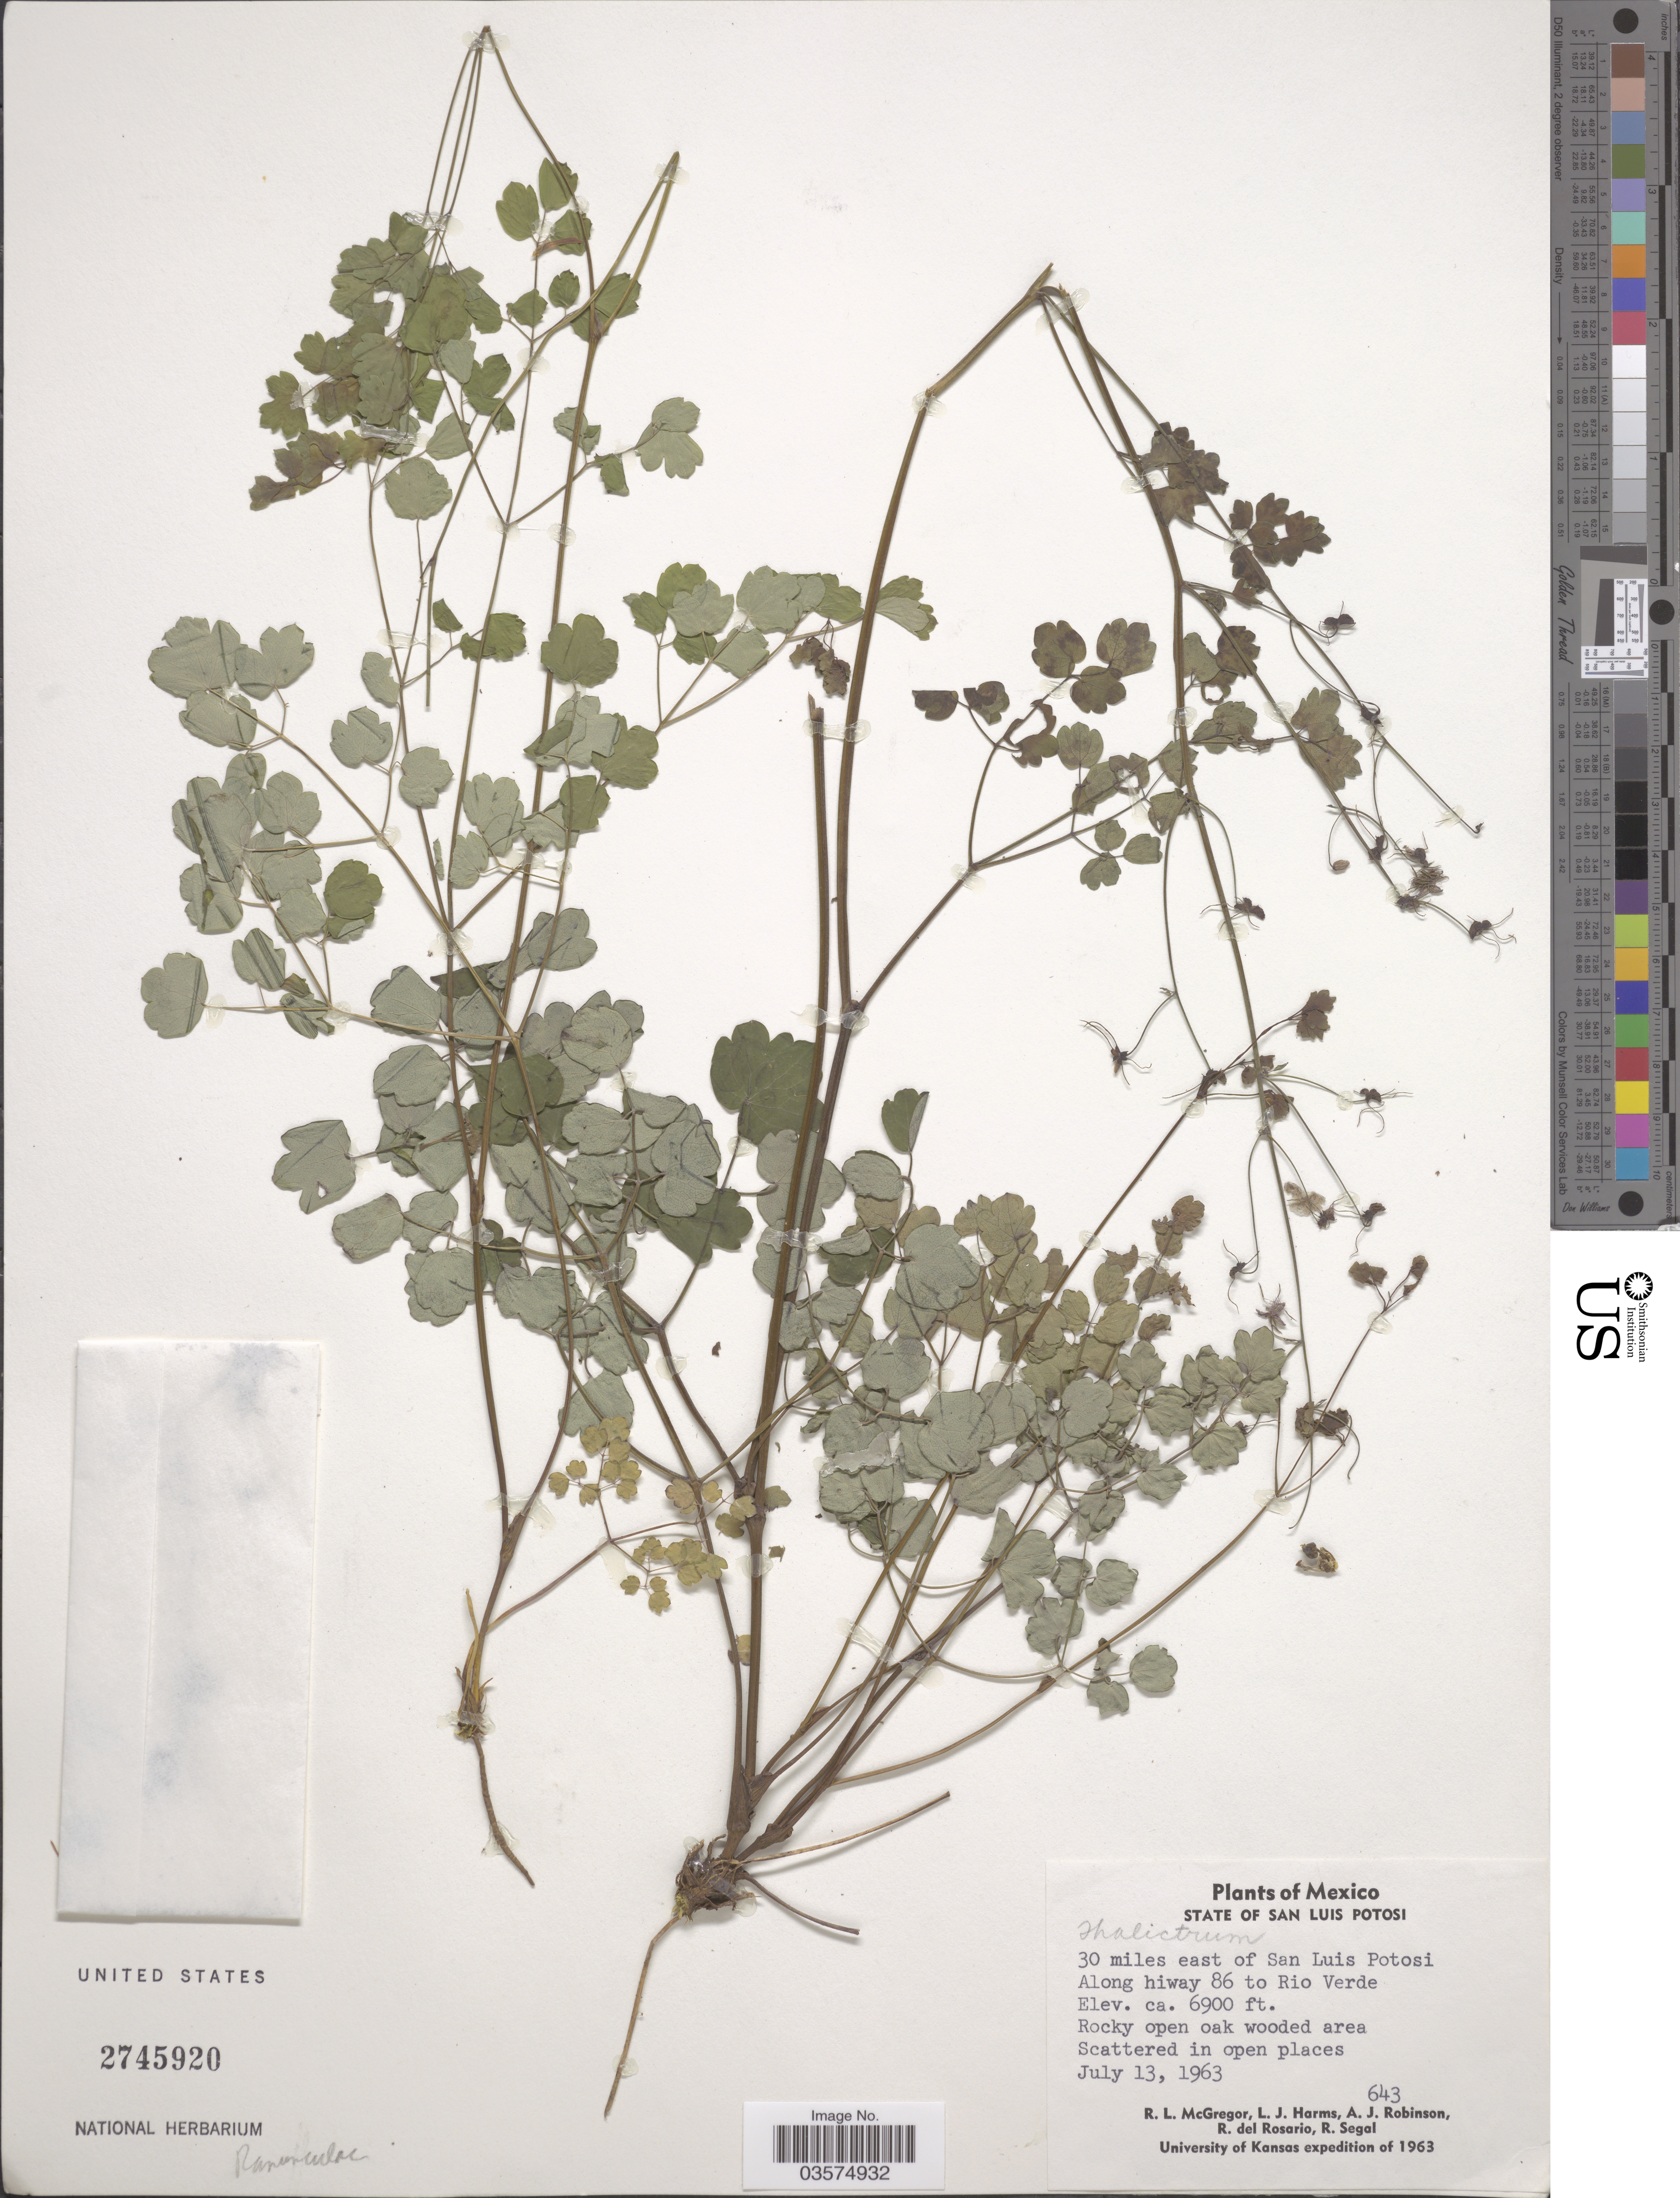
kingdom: Plantae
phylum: Tracheophyta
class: Magnoliopsida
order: Ranunculales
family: Ranunculaceae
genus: Thalictrum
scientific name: Thalictrum sp.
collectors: R. McGregor, L. Harms, A. J. Robinson, R. del Rosario & R. Segal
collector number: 643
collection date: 1963-07-13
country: Mexico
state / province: San Luis Potosí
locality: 30 miles east of San Luis Potosi. Along hiway 86 to Rio Verde.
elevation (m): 2103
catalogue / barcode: US 2745920